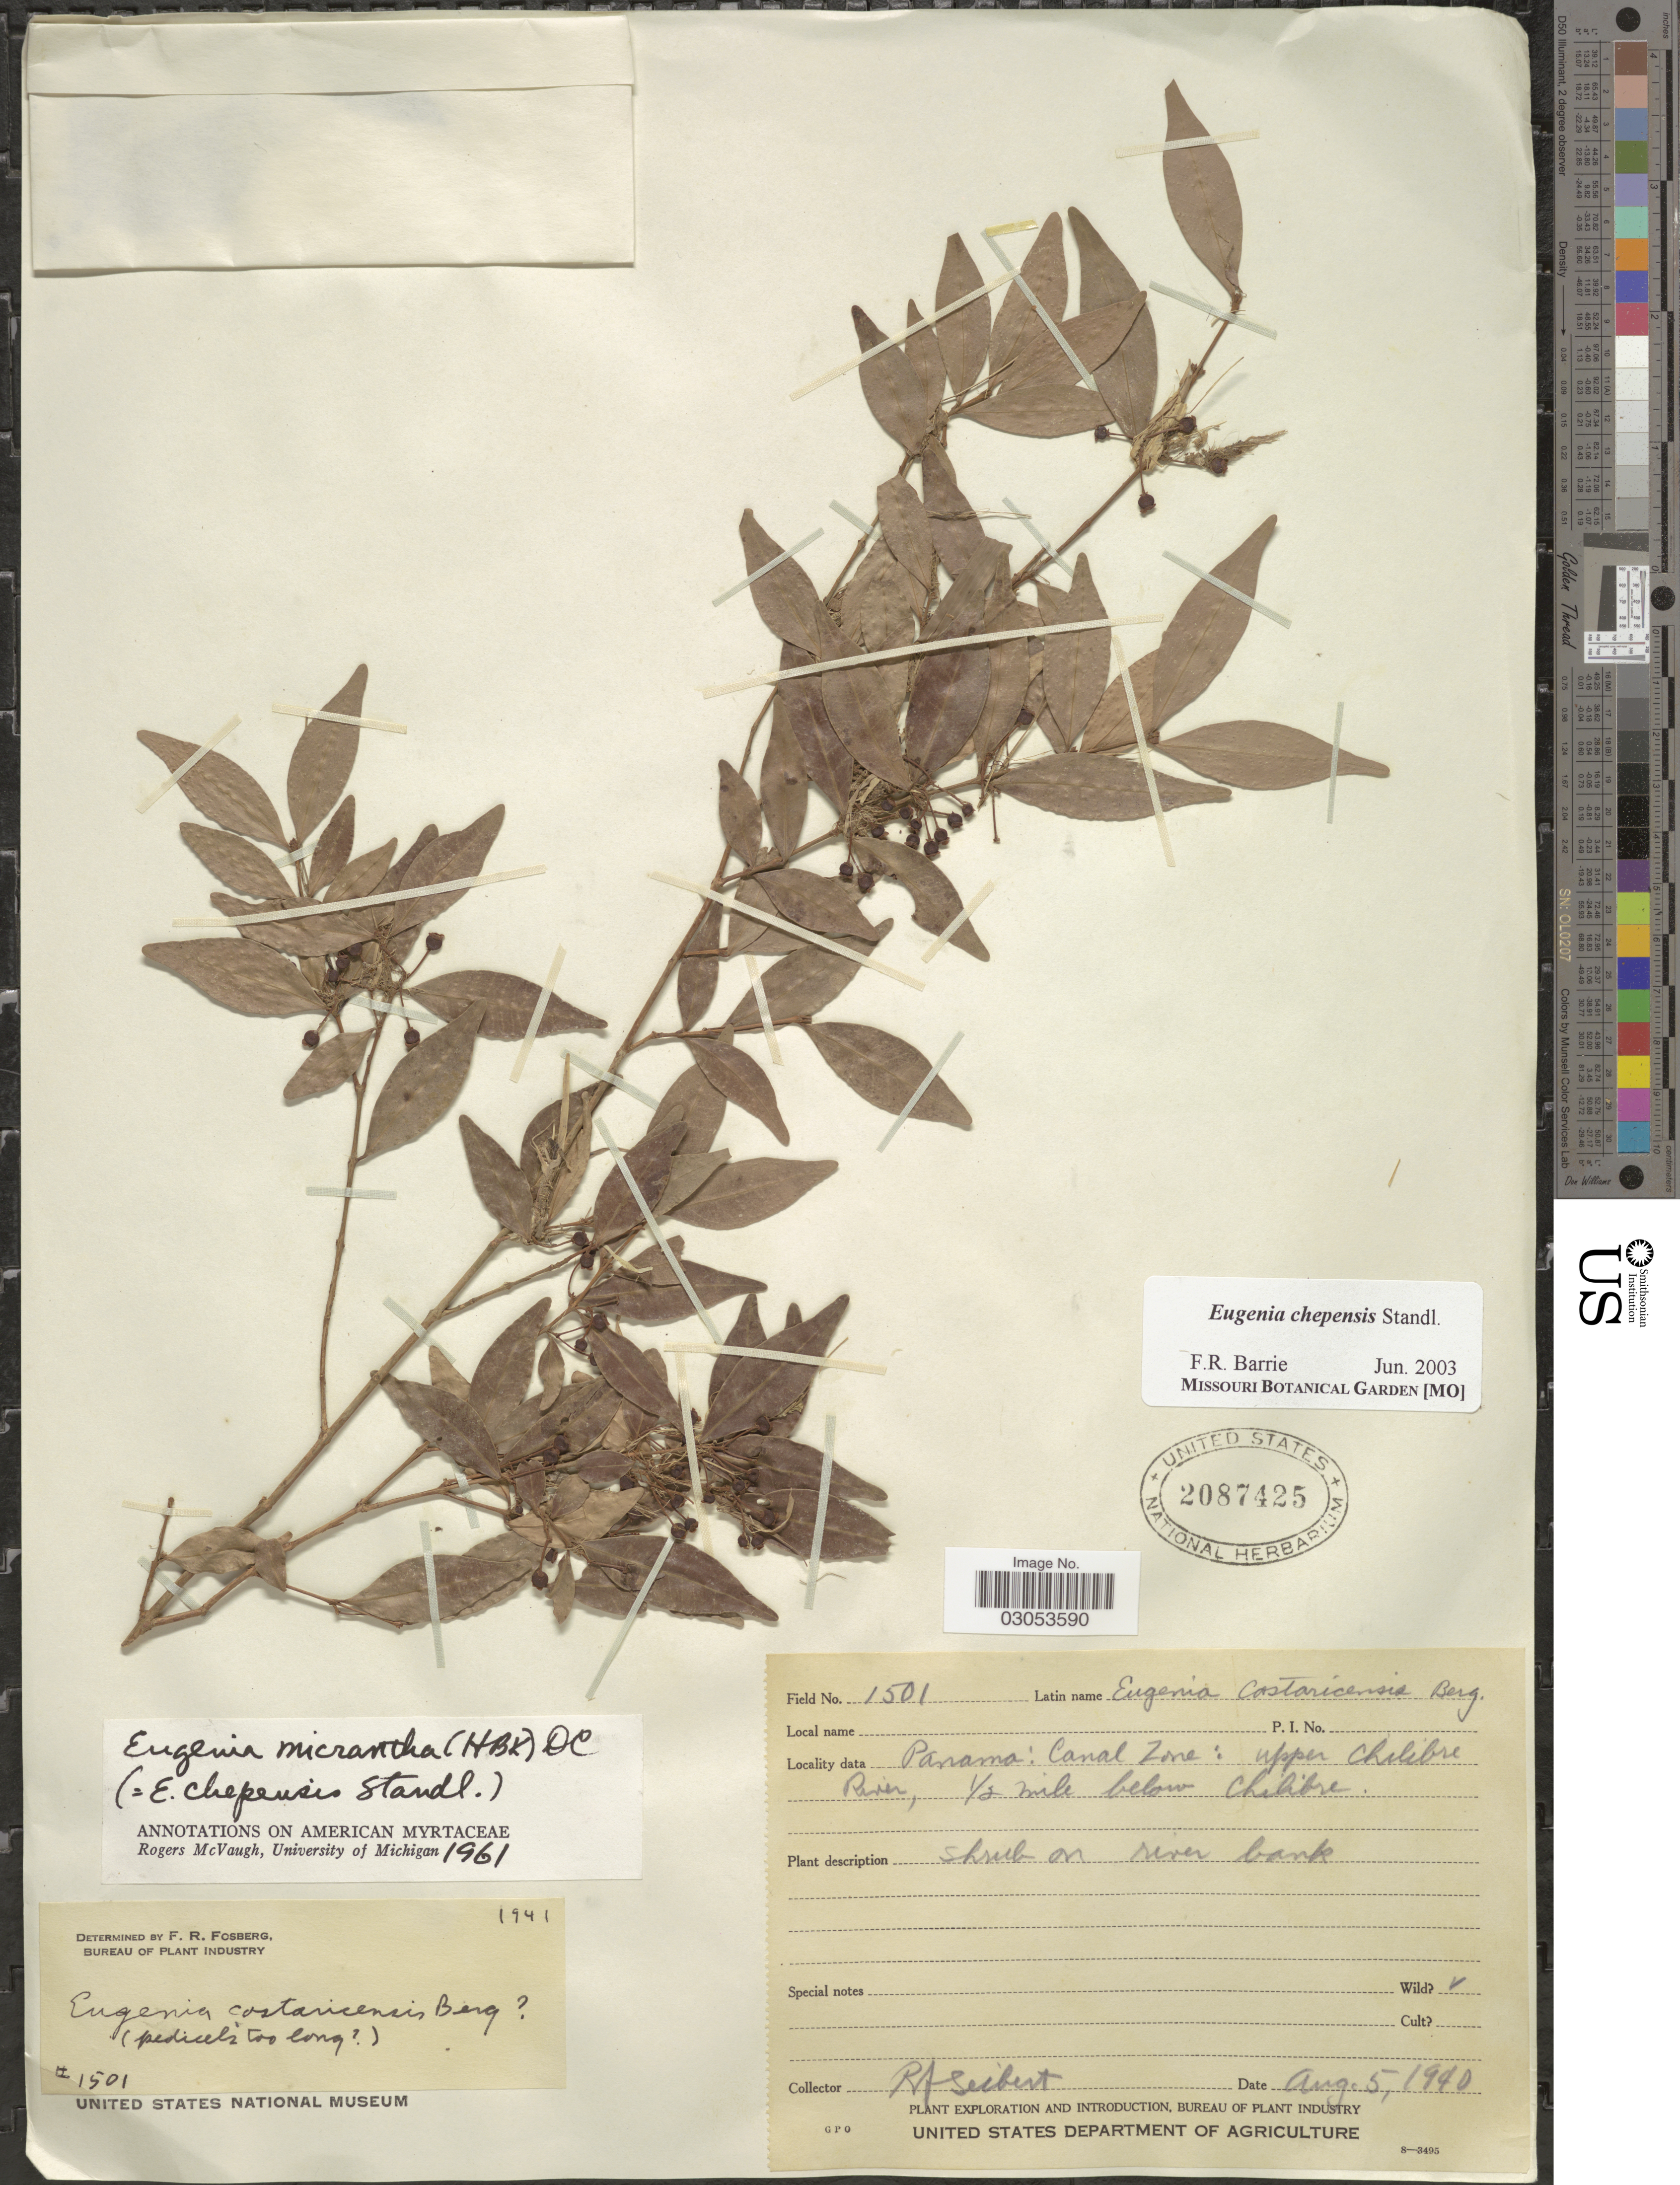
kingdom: Plantae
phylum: Tracheophyta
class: Magnoliopsida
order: Myrtales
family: Myrtaceae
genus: Eugenia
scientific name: Eugenia chepensis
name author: Standl.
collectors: R. J. Seibert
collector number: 1501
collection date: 1940-08-05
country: Panama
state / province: Colón / Panamá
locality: Canal Zone: upper Chilibre River, ½ mile below Chilibre.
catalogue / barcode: US 2087425